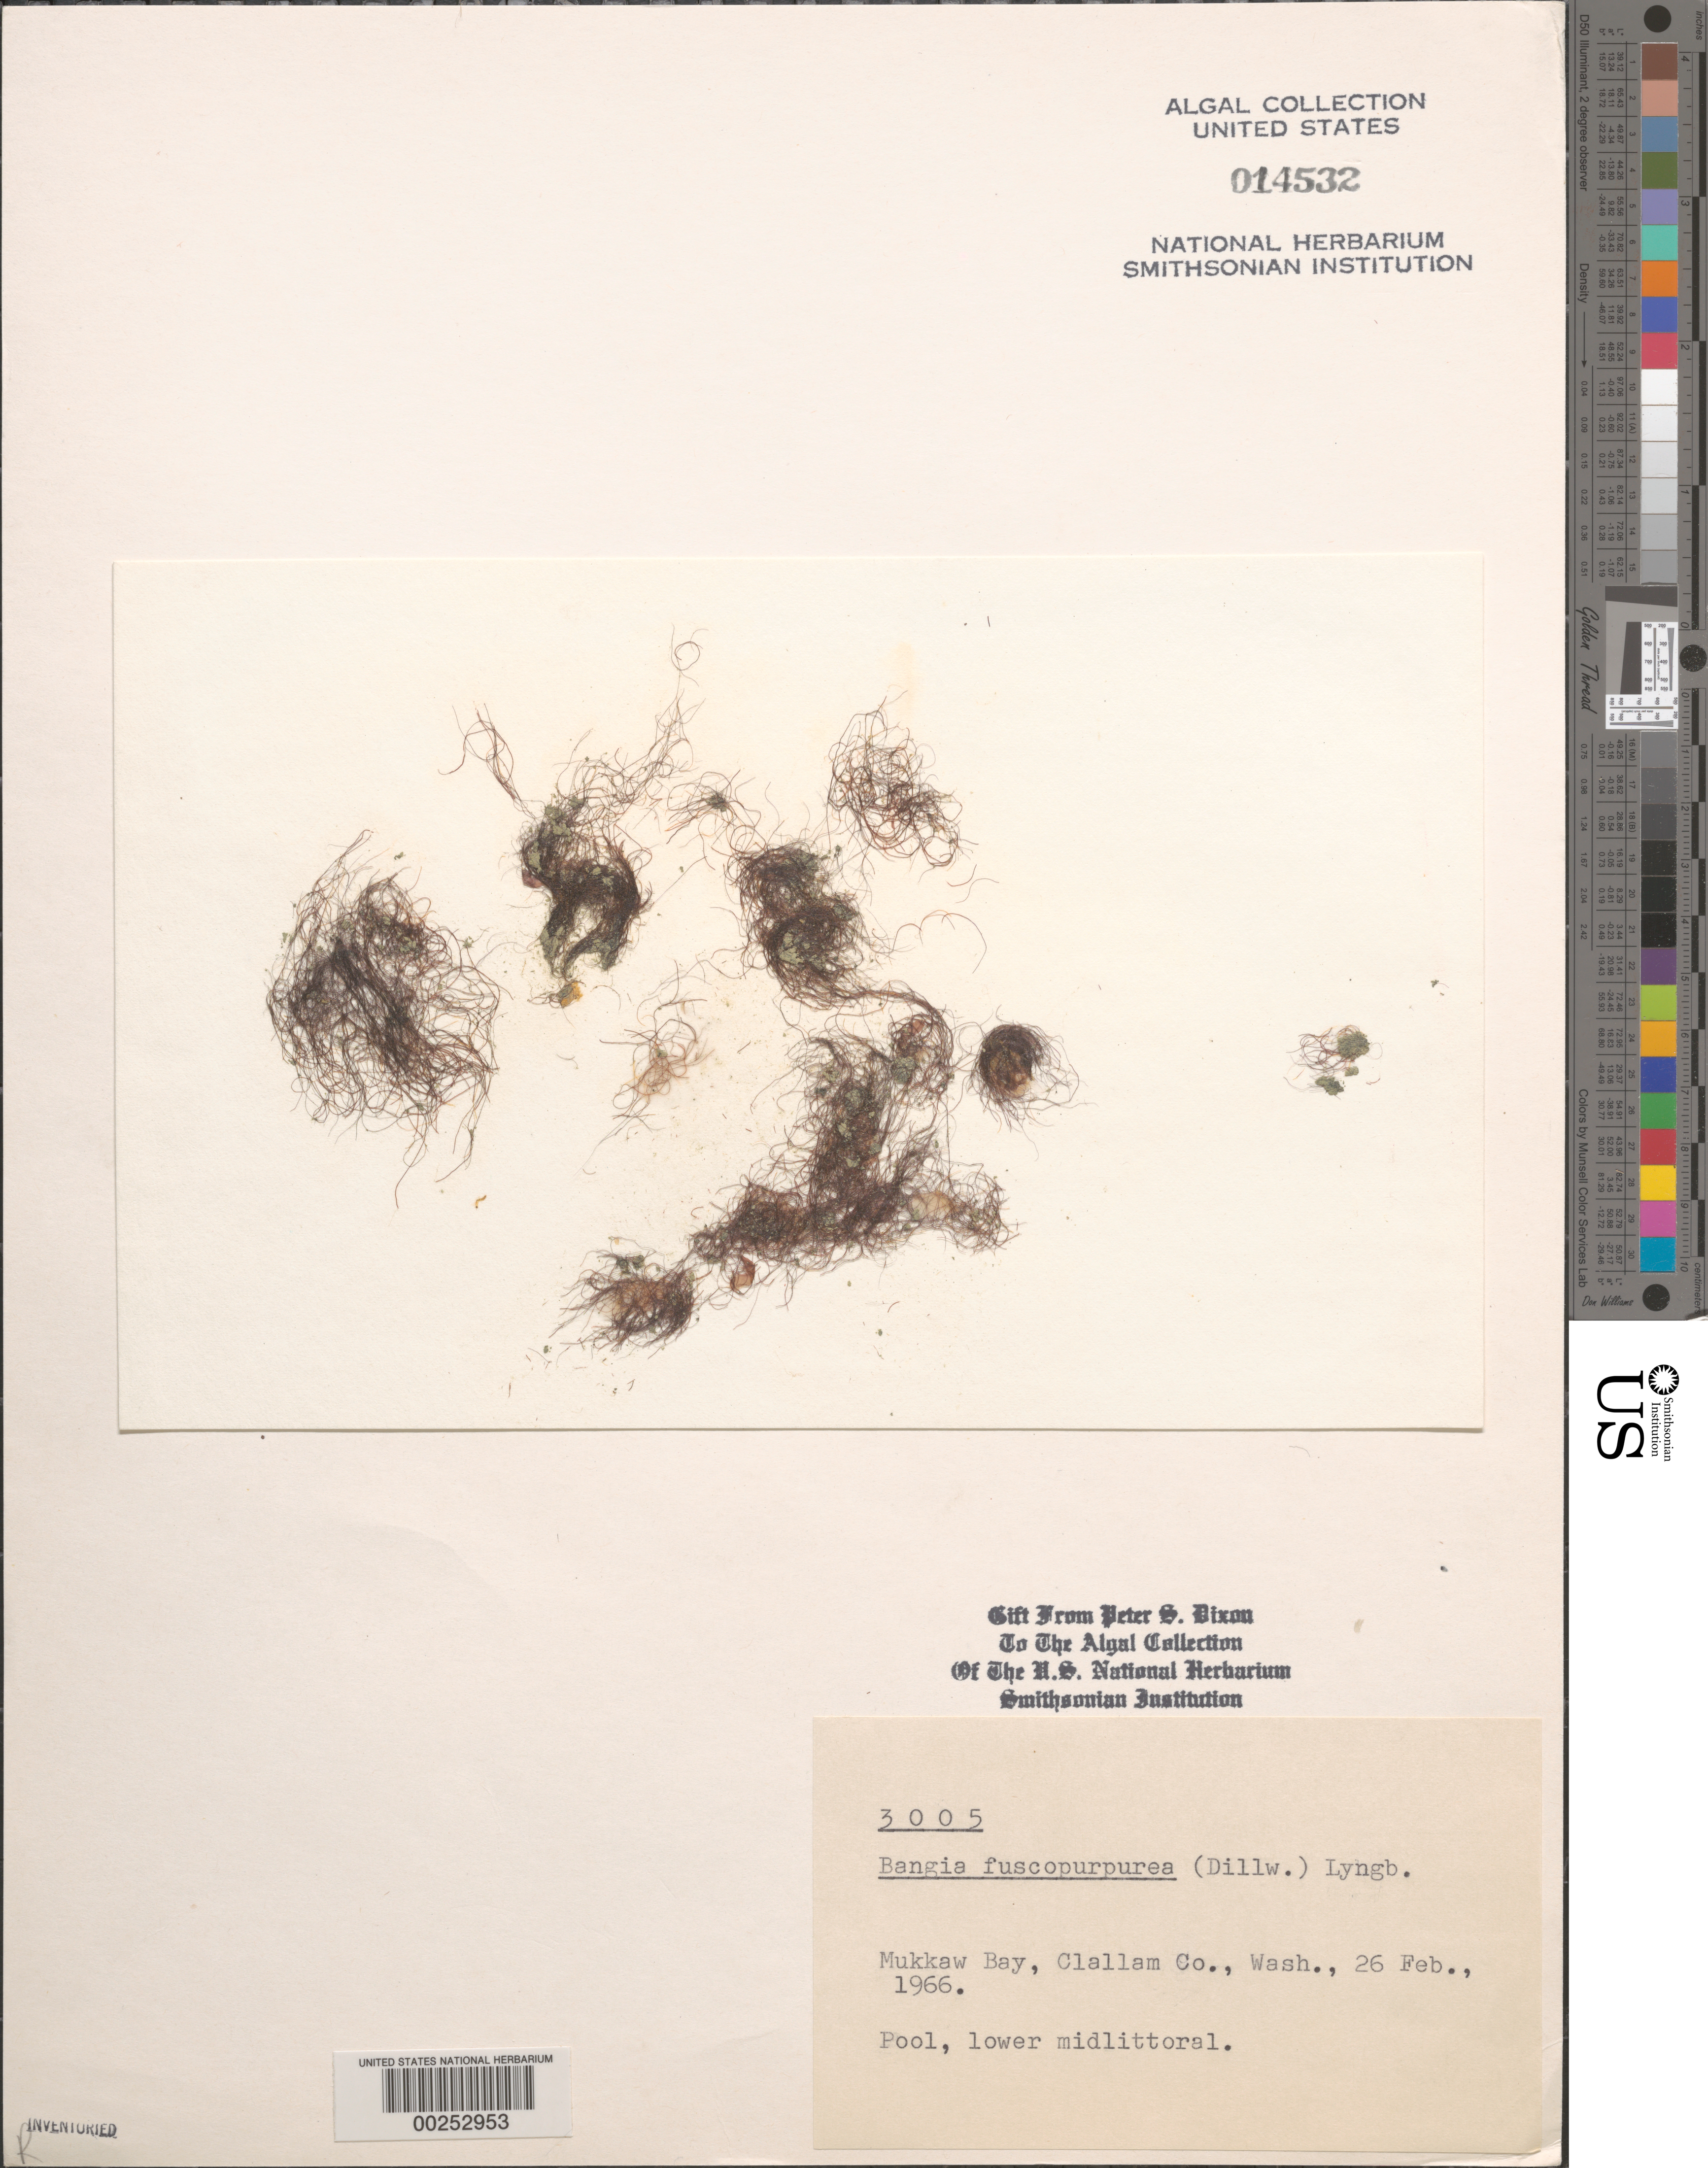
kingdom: Plantae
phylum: Rhodophyta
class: Bangiophyceae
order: Bangiales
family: Bangiaceae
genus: Bangia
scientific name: Bangia fuscopurpurea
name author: (Dillwyn) Lyngb.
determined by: Dixon, P. S.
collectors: P. S. Dixon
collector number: PSD 3005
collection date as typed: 26 Feb 1966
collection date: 1966-02-26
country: United States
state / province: Washington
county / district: Clallam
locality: Mukkaw Bay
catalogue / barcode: US 14532